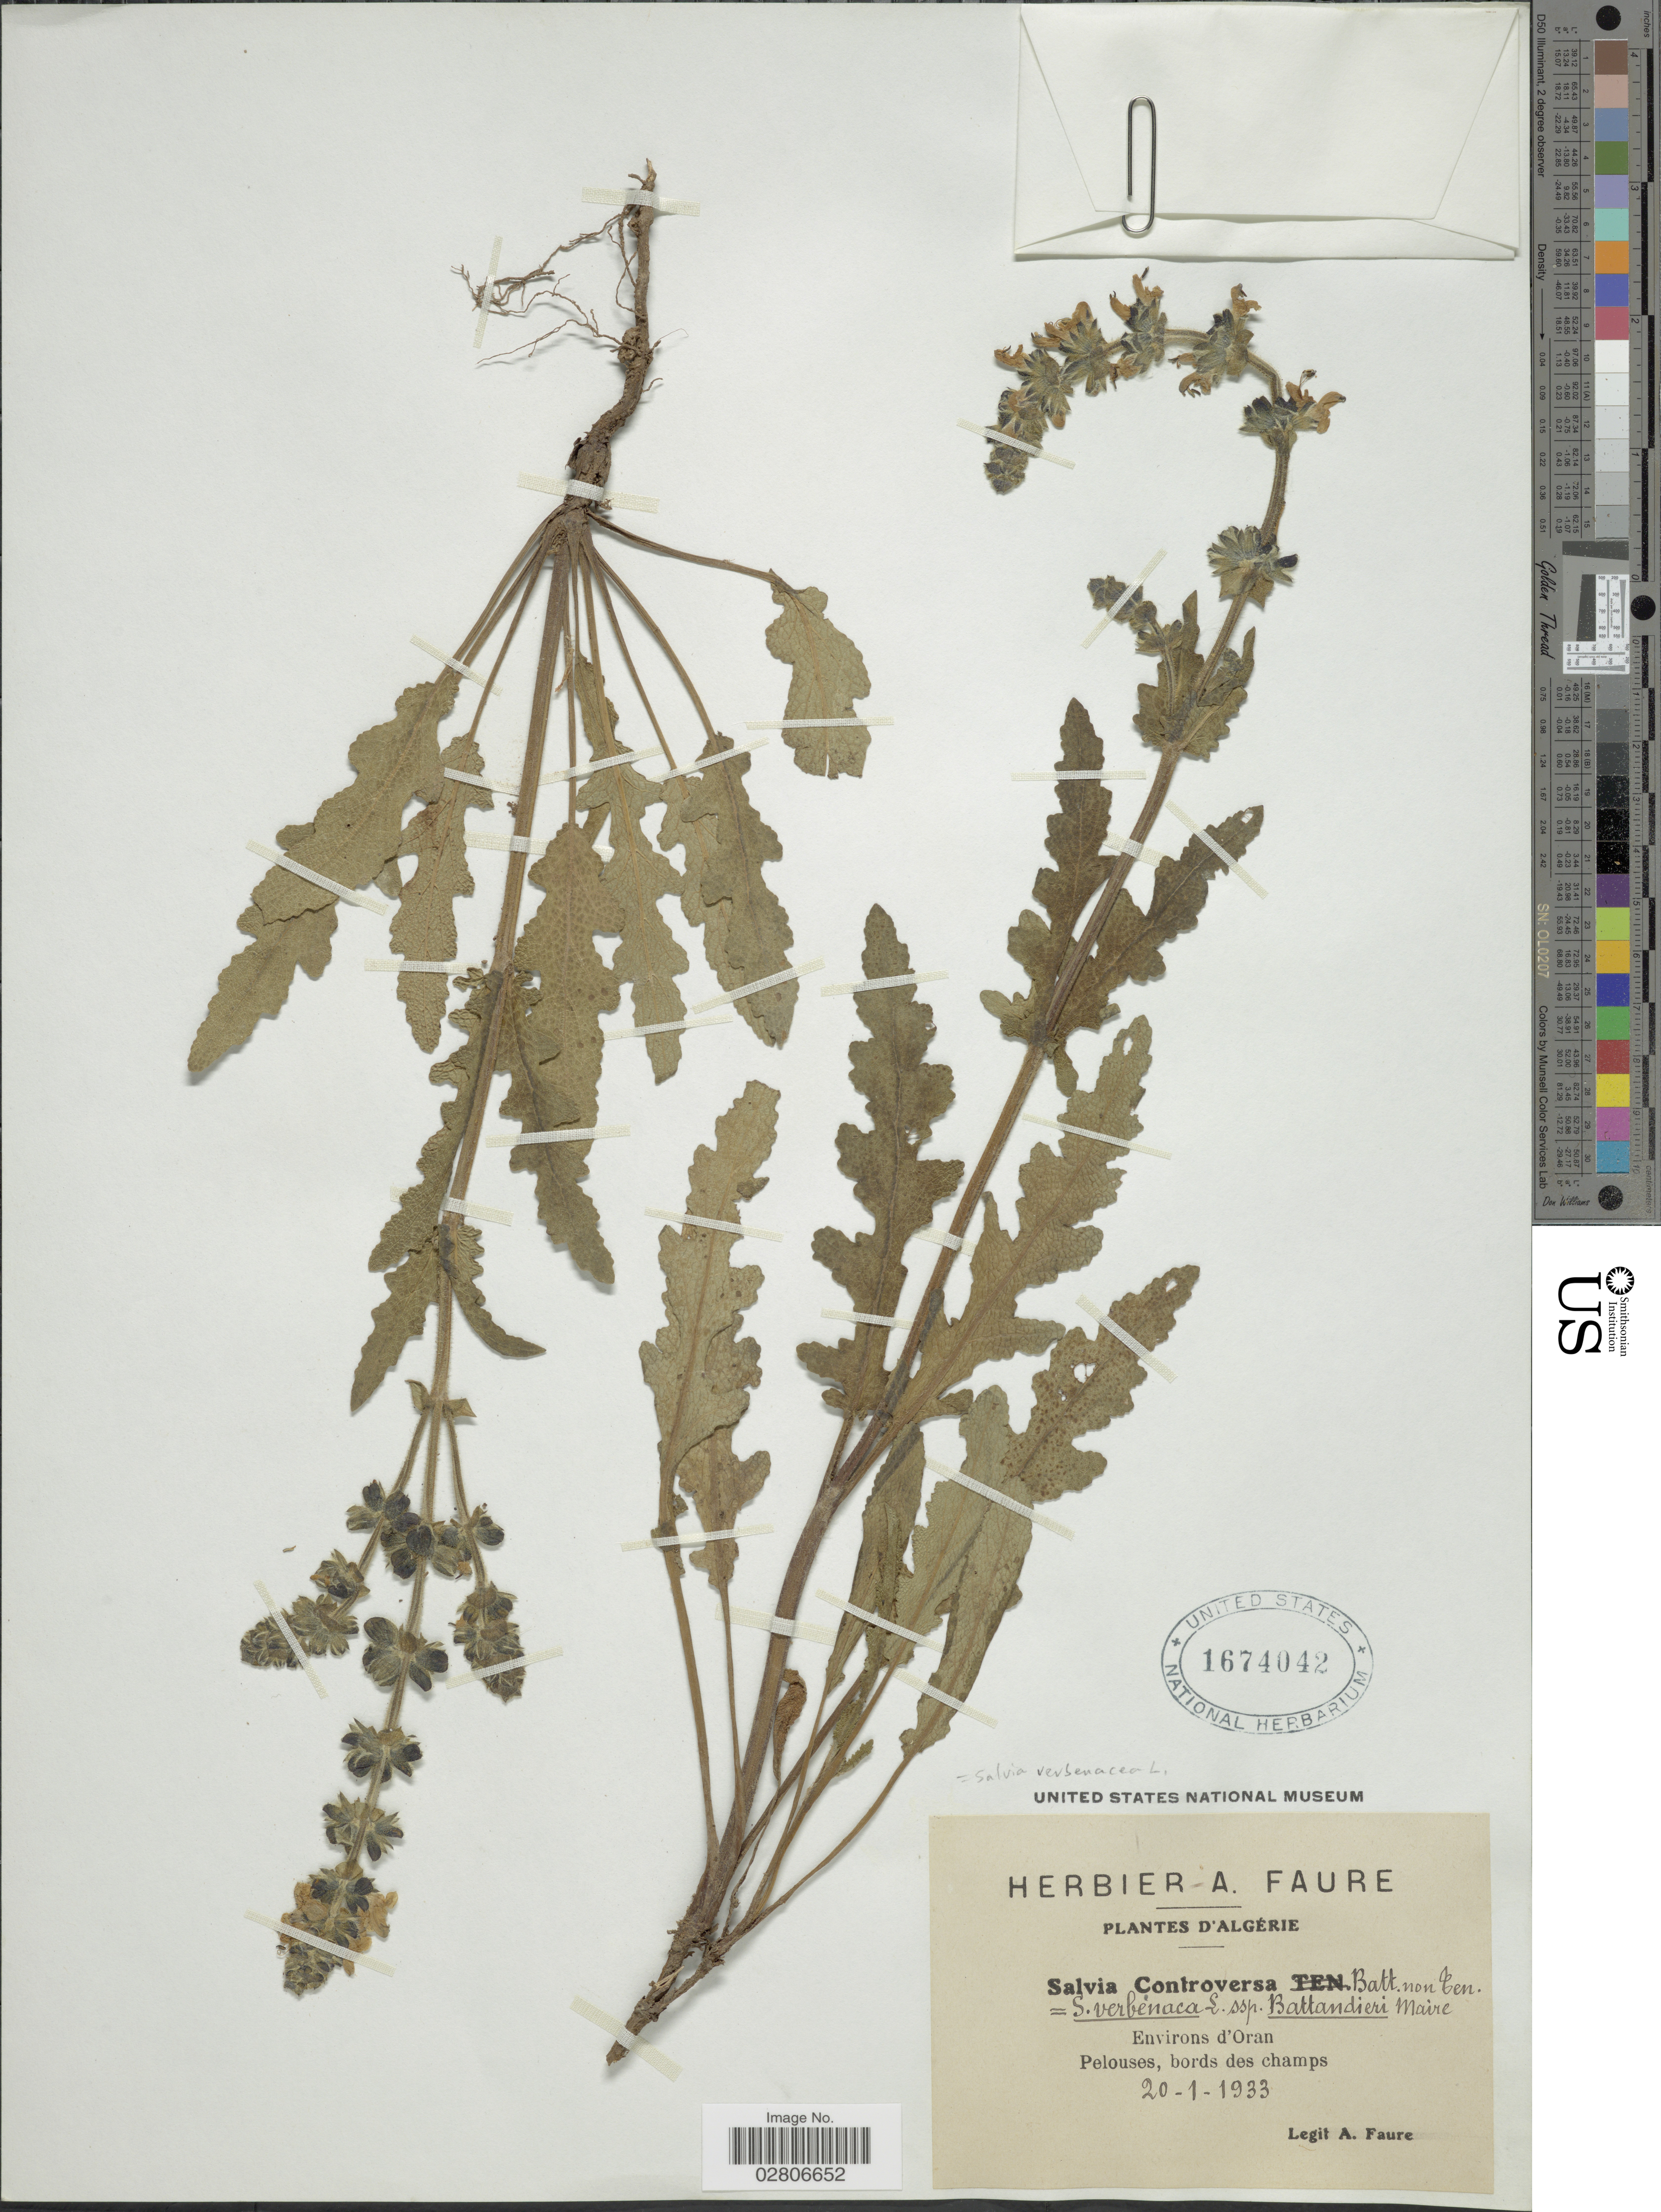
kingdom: Plantae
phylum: Tracheophyta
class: Magnoliopsida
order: Lamiales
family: Lamiaceae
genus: Salvia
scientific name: Salvia verbenacea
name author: L.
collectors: A. Faure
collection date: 1933-01-20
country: Algeria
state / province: Oran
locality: Environs d'Oran.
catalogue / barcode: US 1674042